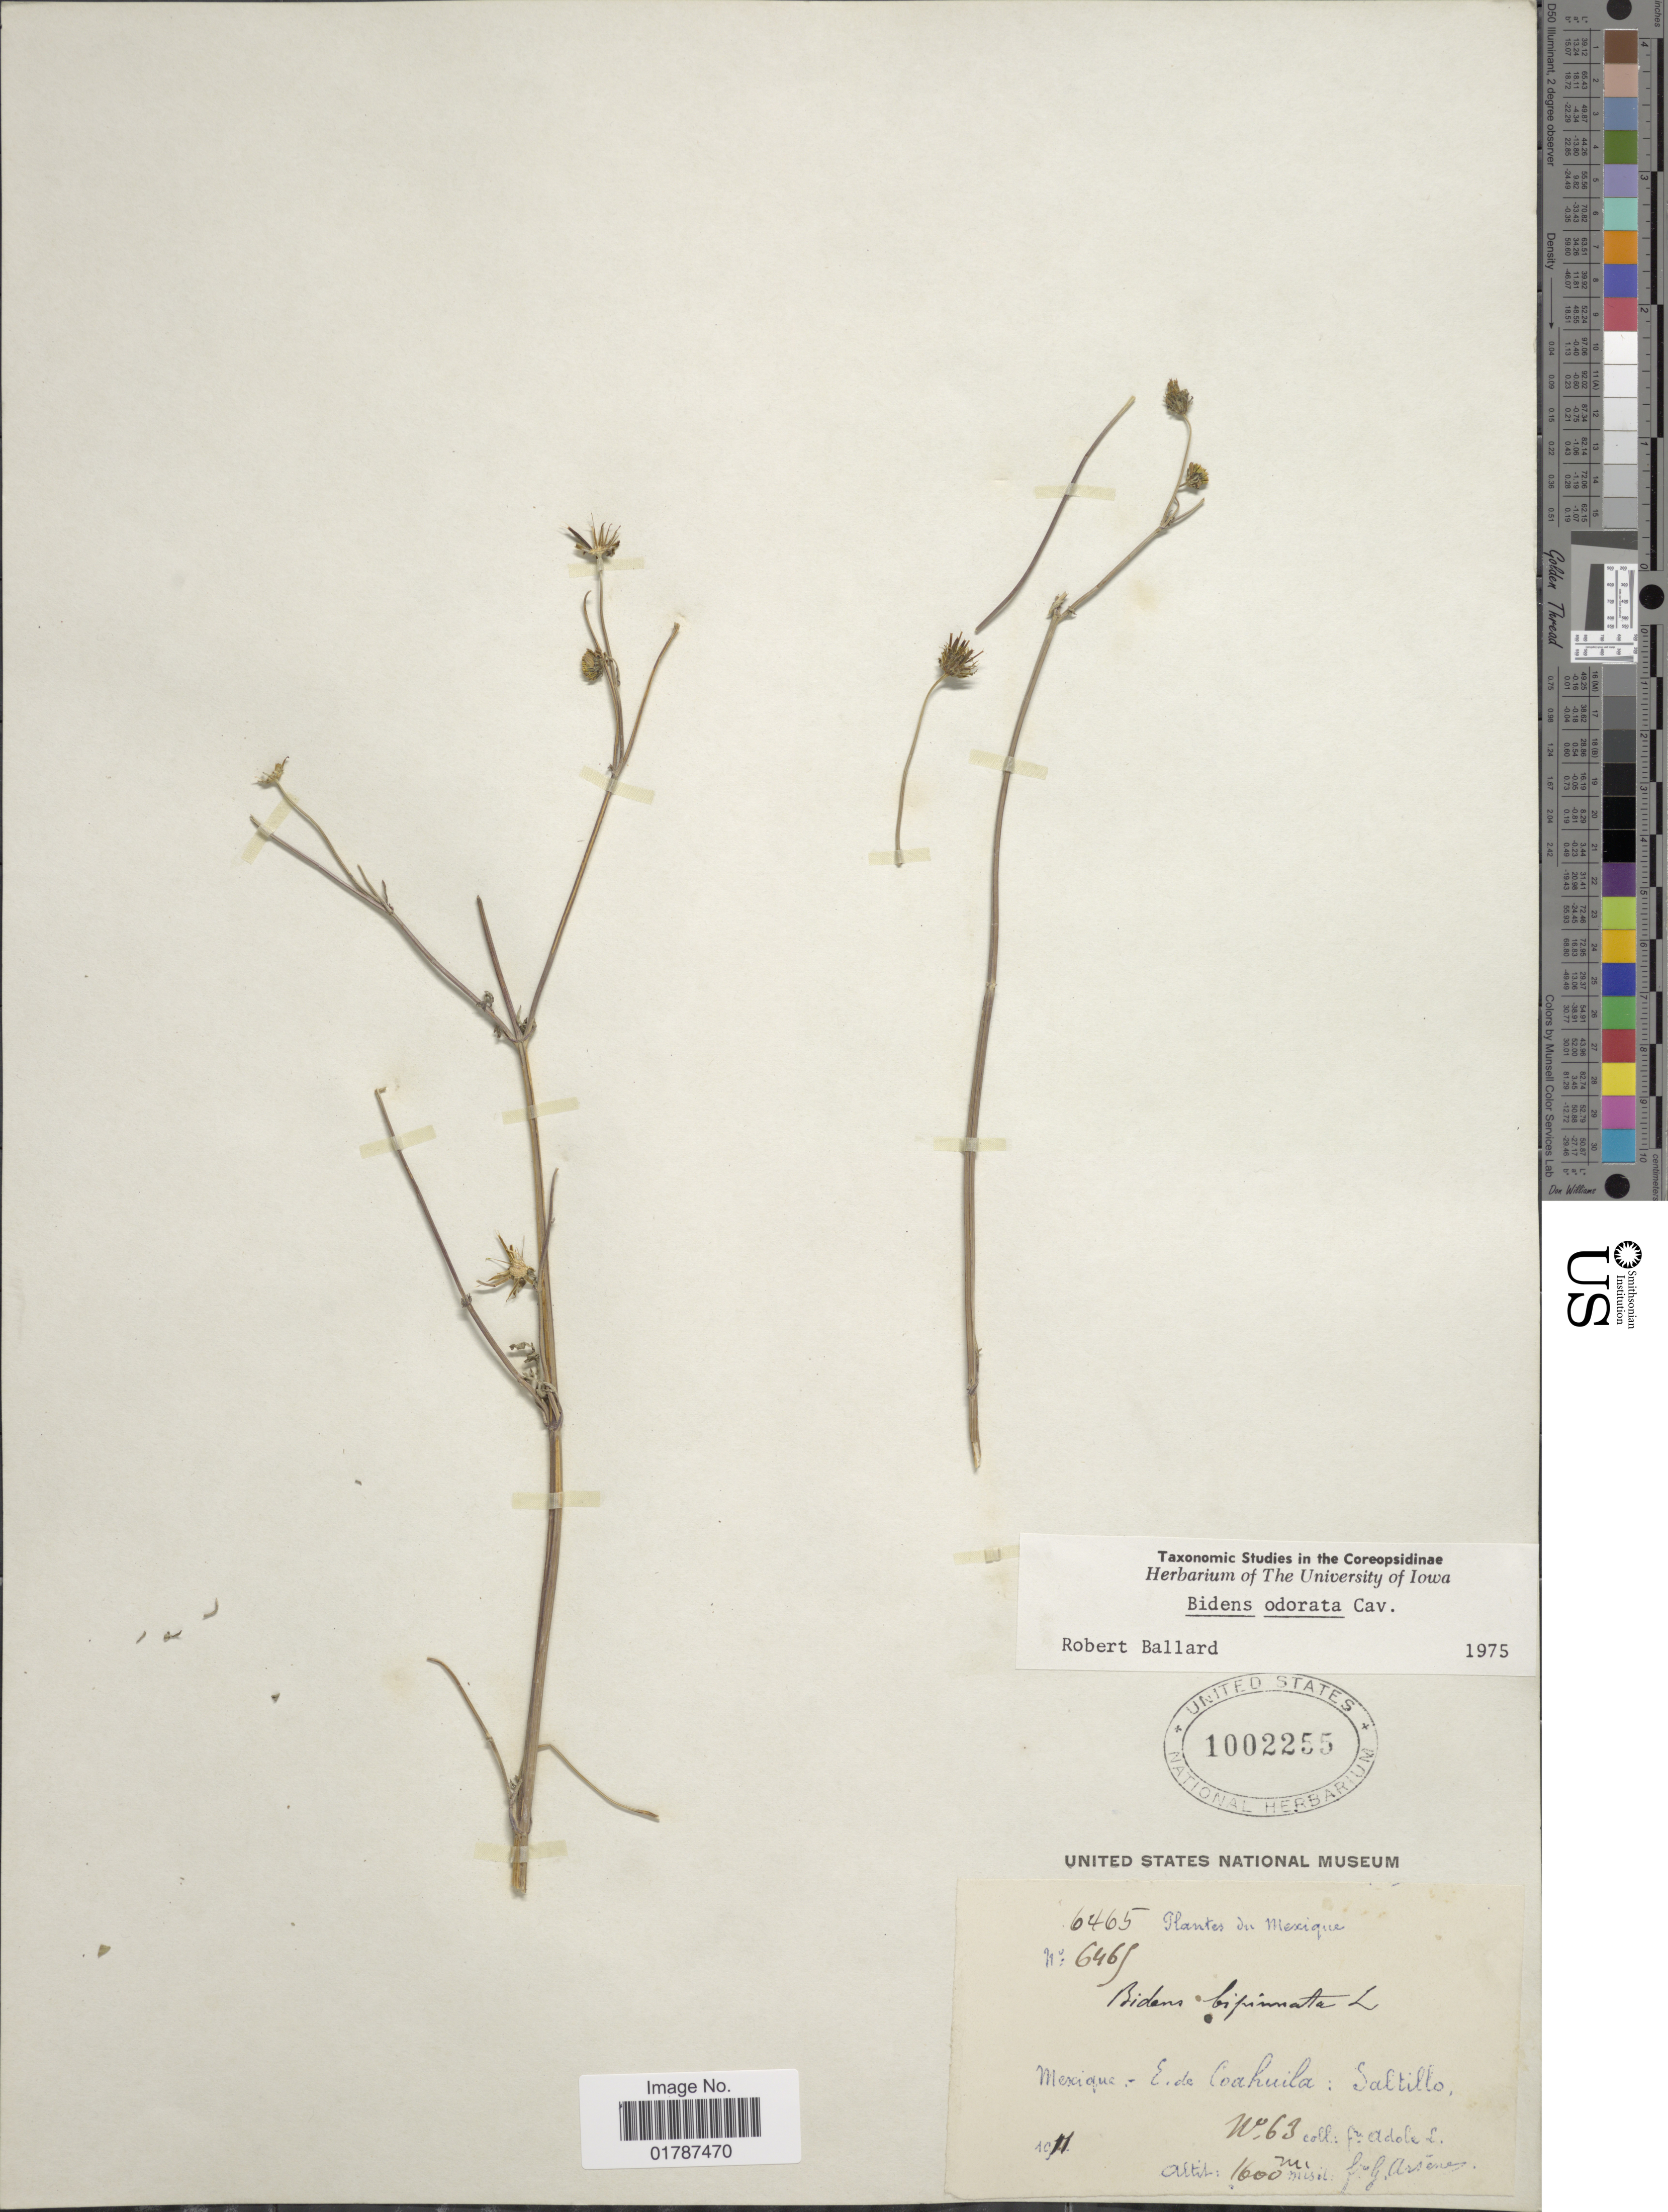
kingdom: Plantae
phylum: Tracheophyta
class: Magnoliopsida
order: Asterales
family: Asteraceae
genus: Bidens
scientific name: Bidens odorata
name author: Cav.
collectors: Bro. G. Arsène & Bro. Adole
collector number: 63/6465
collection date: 1911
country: Mexico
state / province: Coahuila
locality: E. de Coahuila: Saltillo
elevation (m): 1600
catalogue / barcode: US 1002255